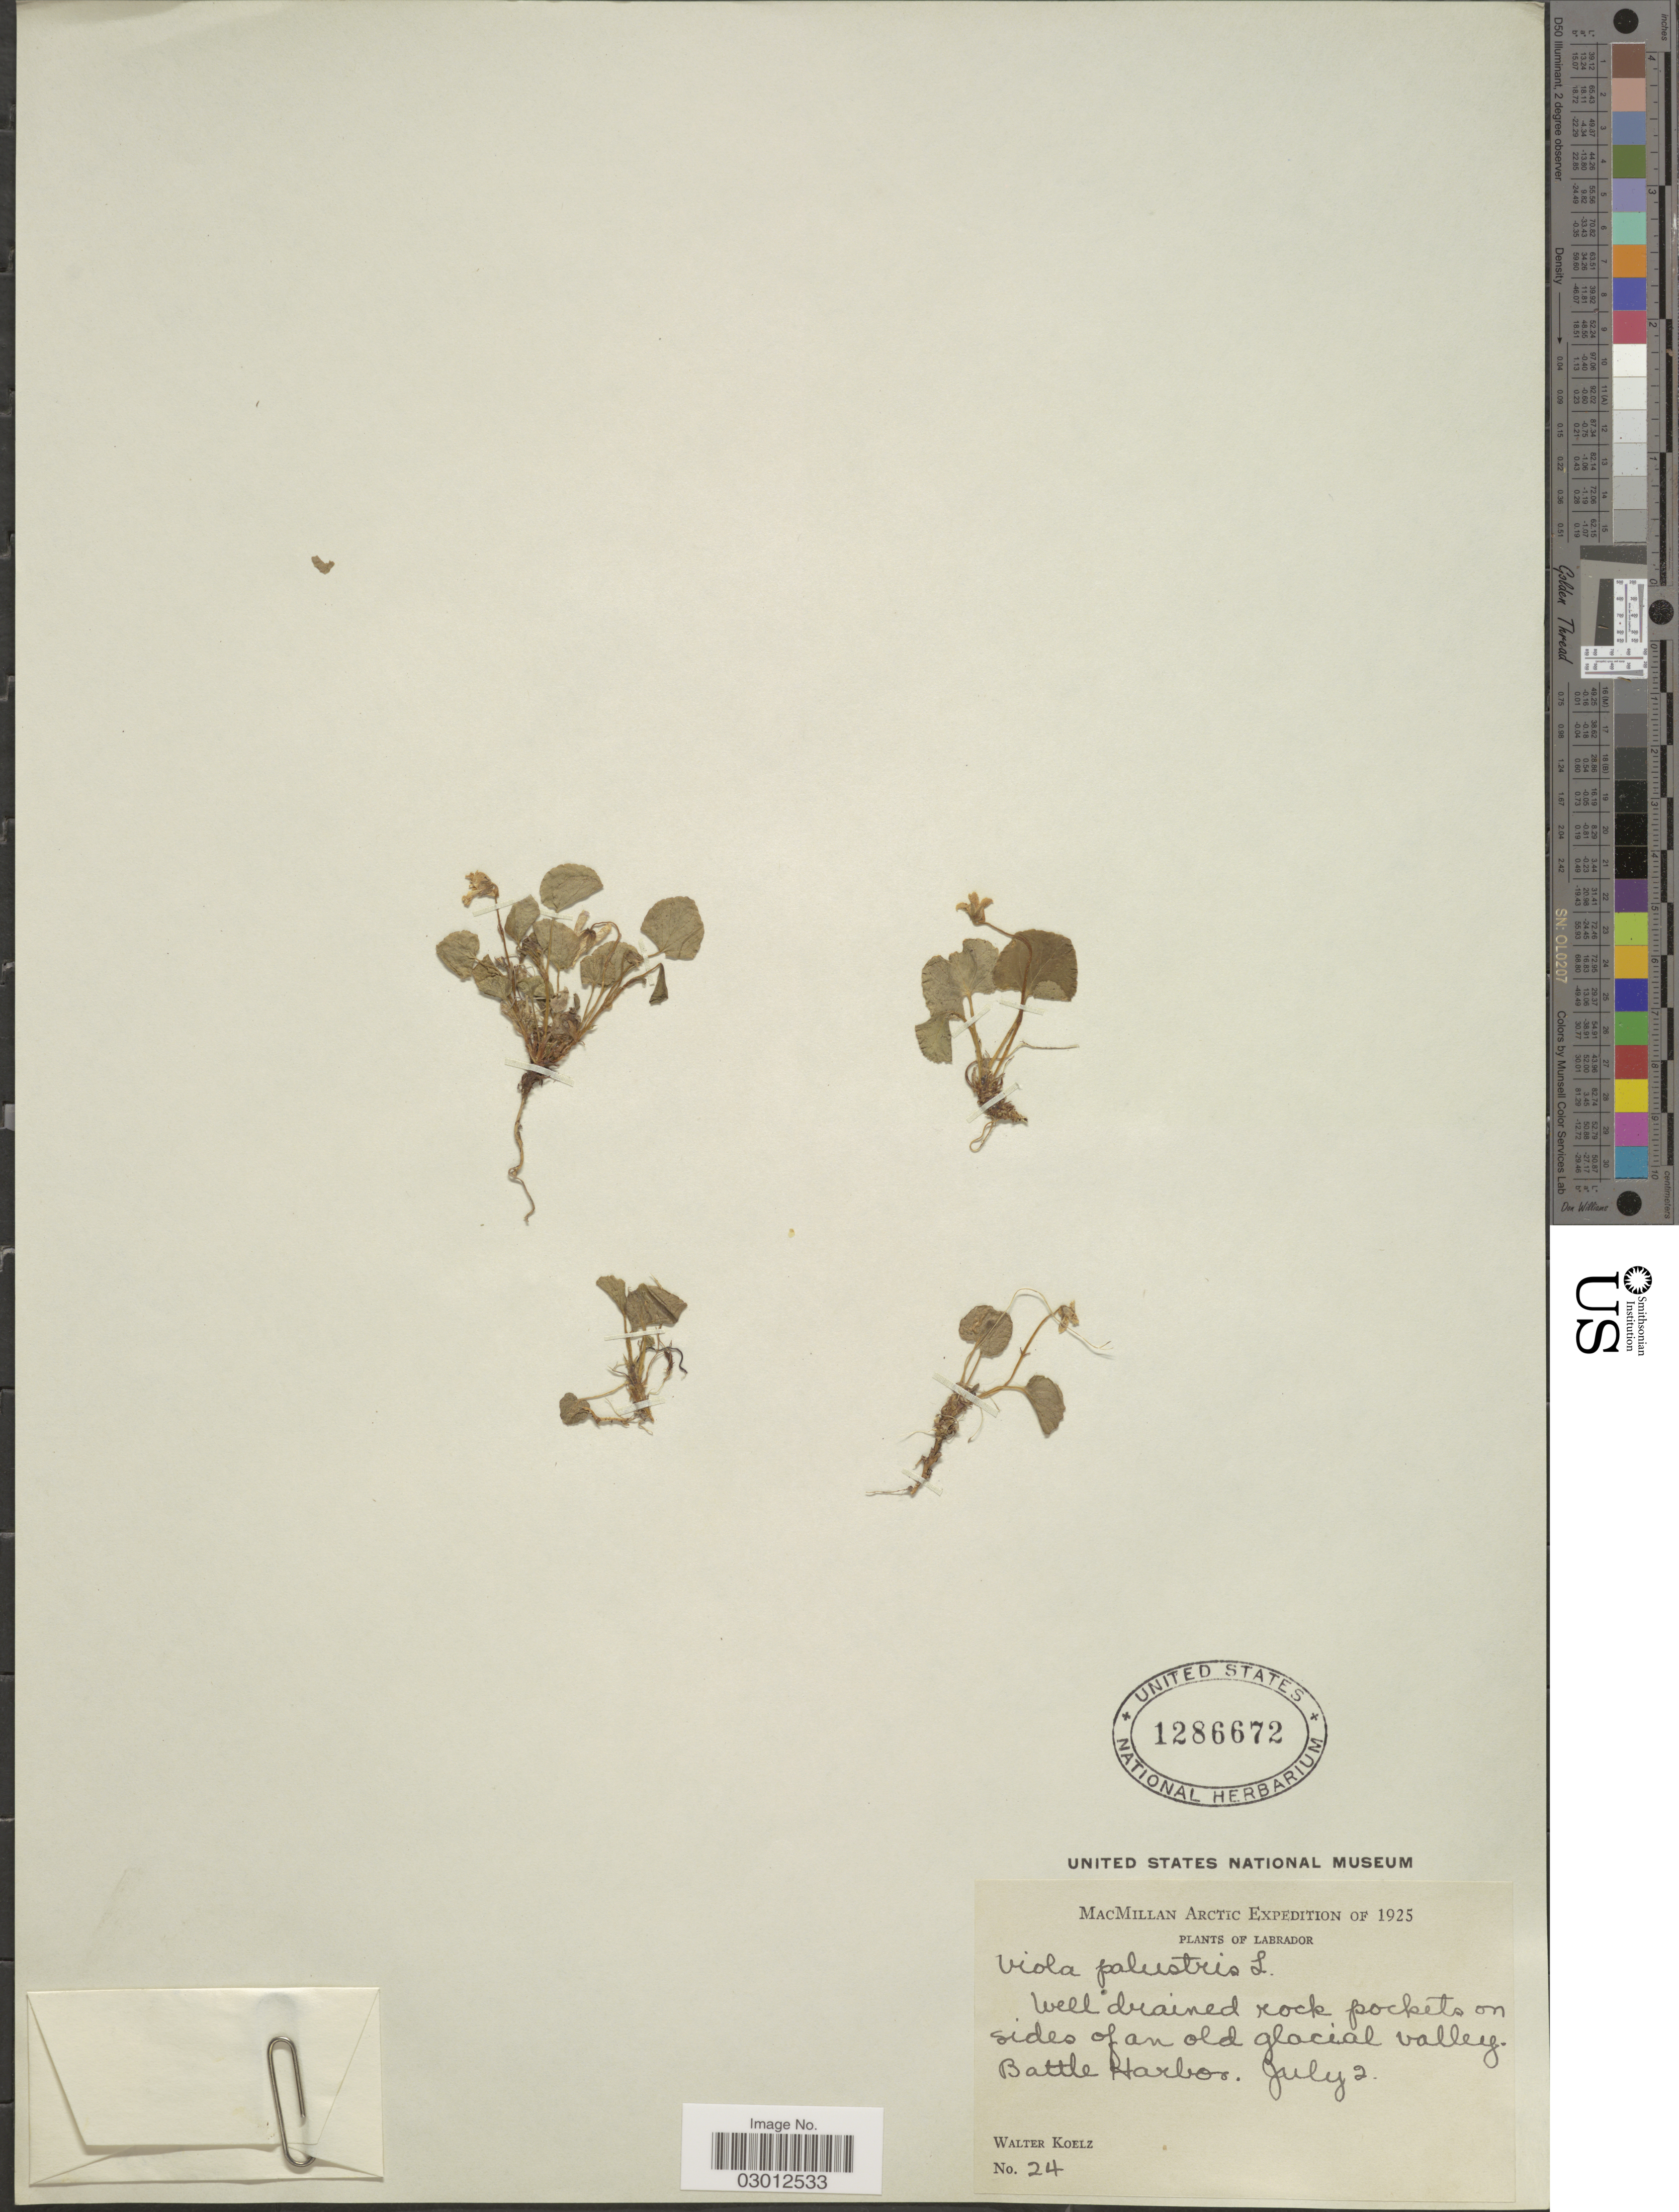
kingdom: Plantae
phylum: Tracheophyta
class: Magnoliopsida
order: Malpighiales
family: Violaceae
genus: Viola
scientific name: Viola palustris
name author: L.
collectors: W. Koelz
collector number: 24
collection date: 1925-07-02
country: Canada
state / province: Newfoundland and Labrador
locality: Labrador. Well drained rock pockets on sides of an old glacial valley. Battle Harbor.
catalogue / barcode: US 1286672